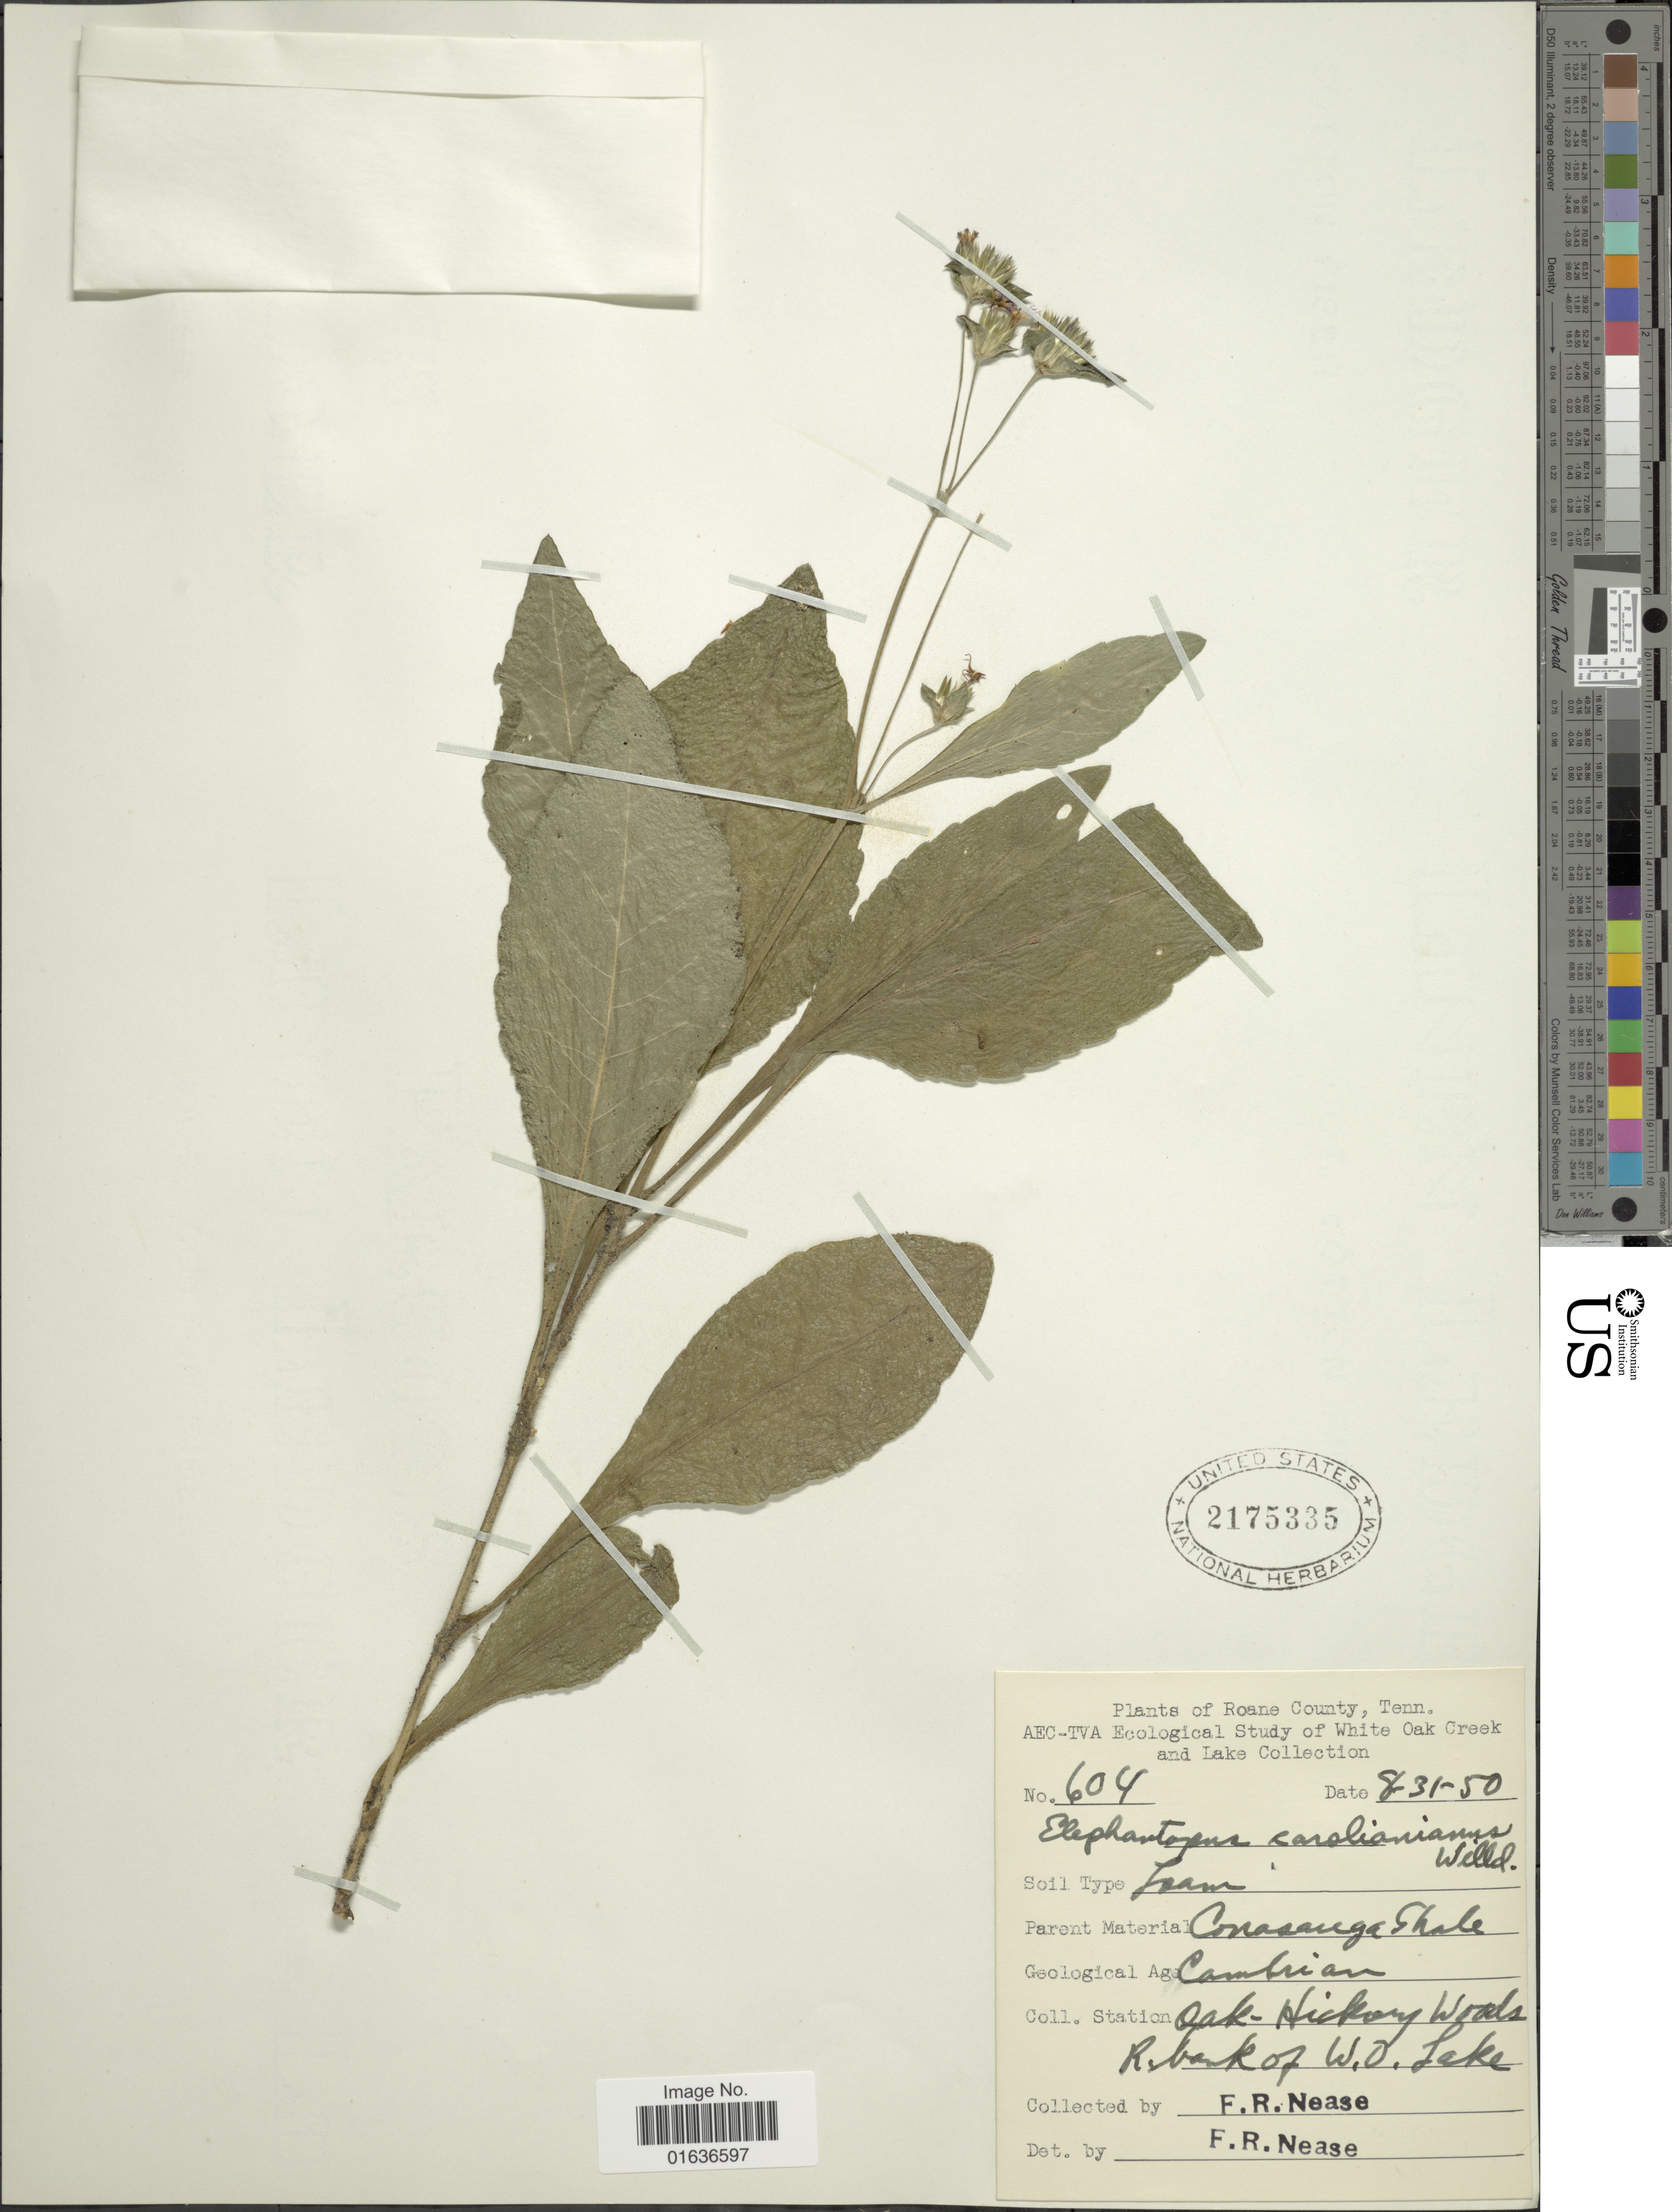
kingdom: Plantae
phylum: Tracheophyta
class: Magnoliopsida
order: Asterales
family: Asteraceae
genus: Elephantopus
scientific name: Elephantopus carolinianus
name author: Raeusch.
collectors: F. Nease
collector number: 604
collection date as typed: Transcribed d/m/y: 31/8/50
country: United States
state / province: Tennessee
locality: Roane County, oak Hickey Woods, R. Bank of W.O Lake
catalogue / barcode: US 2175335